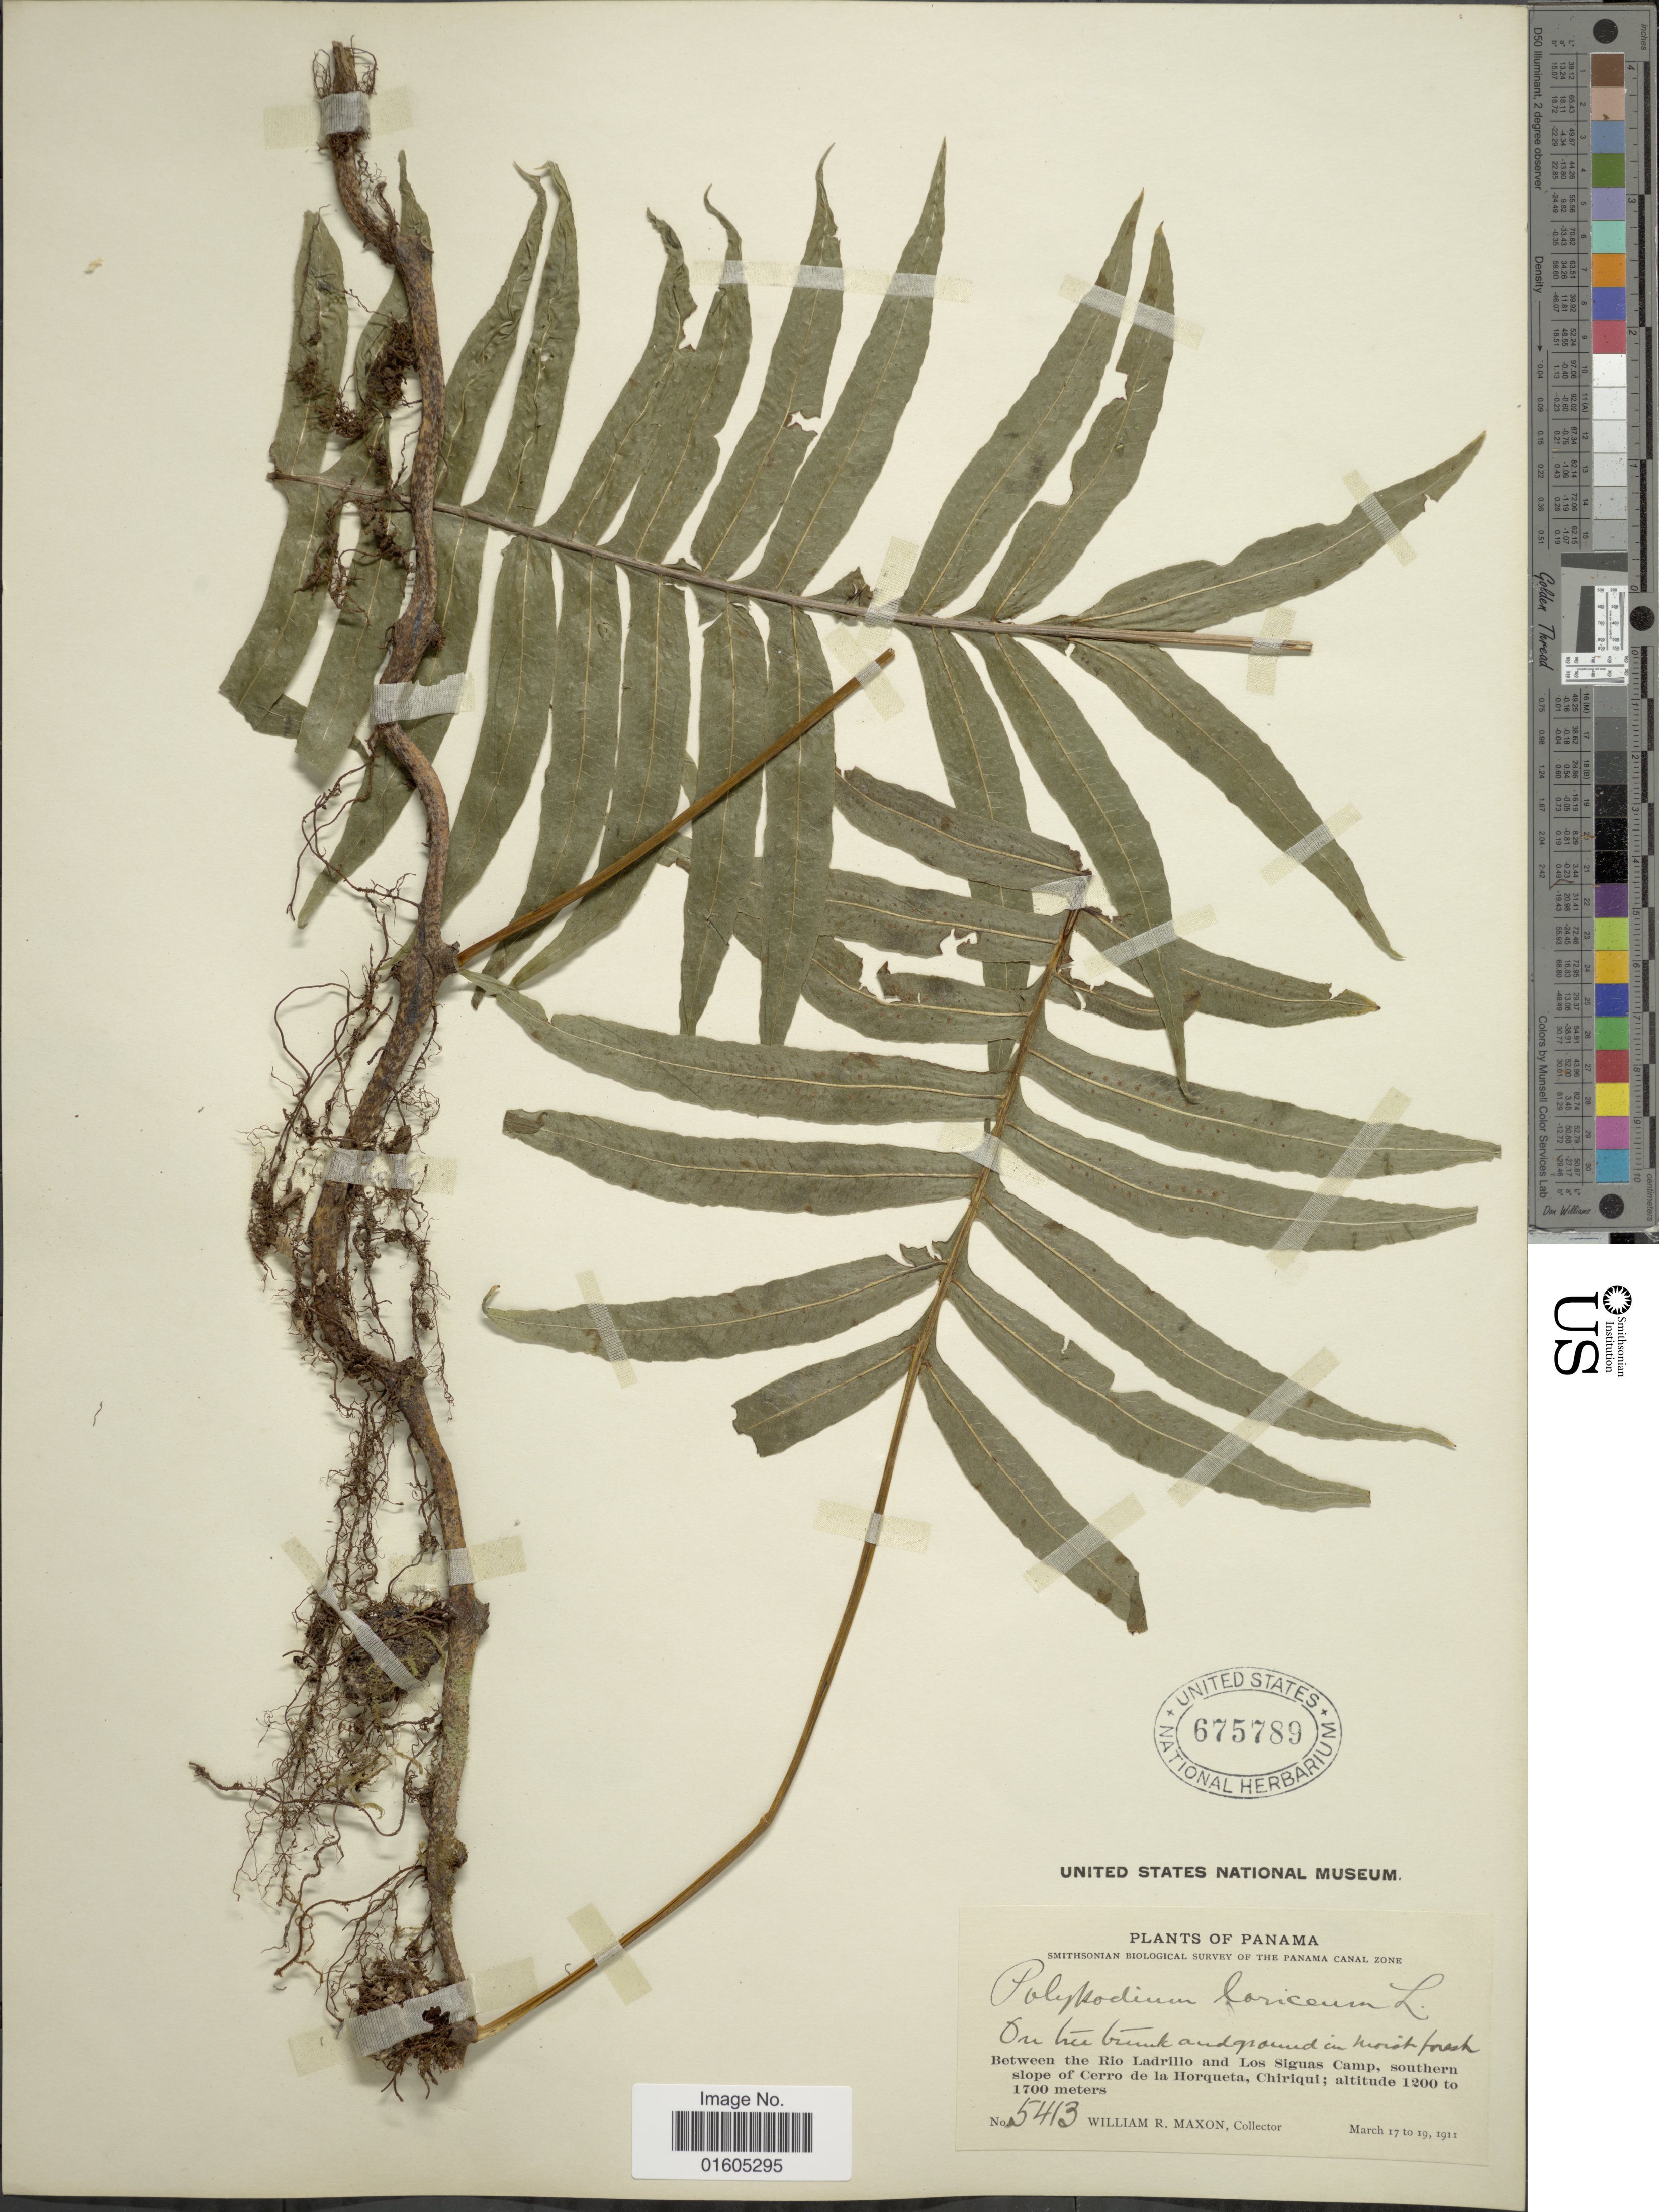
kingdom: Plantae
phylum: Tracheophyta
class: Polypodiopsida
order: Polypodiales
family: Polypodiaceae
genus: Serpocaulon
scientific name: Serpocaulon loriceum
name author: (L.) A.R. Sm.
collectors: W. R. Maxon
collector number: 5413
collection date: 1911-03-17/1911-03-19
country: Panama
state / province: Chiriqui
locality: Between the Rio Ladrillo and Los Siguas Camp, southern slope of Cerro de la Horqueta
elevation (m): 1200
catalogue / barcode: US 675789